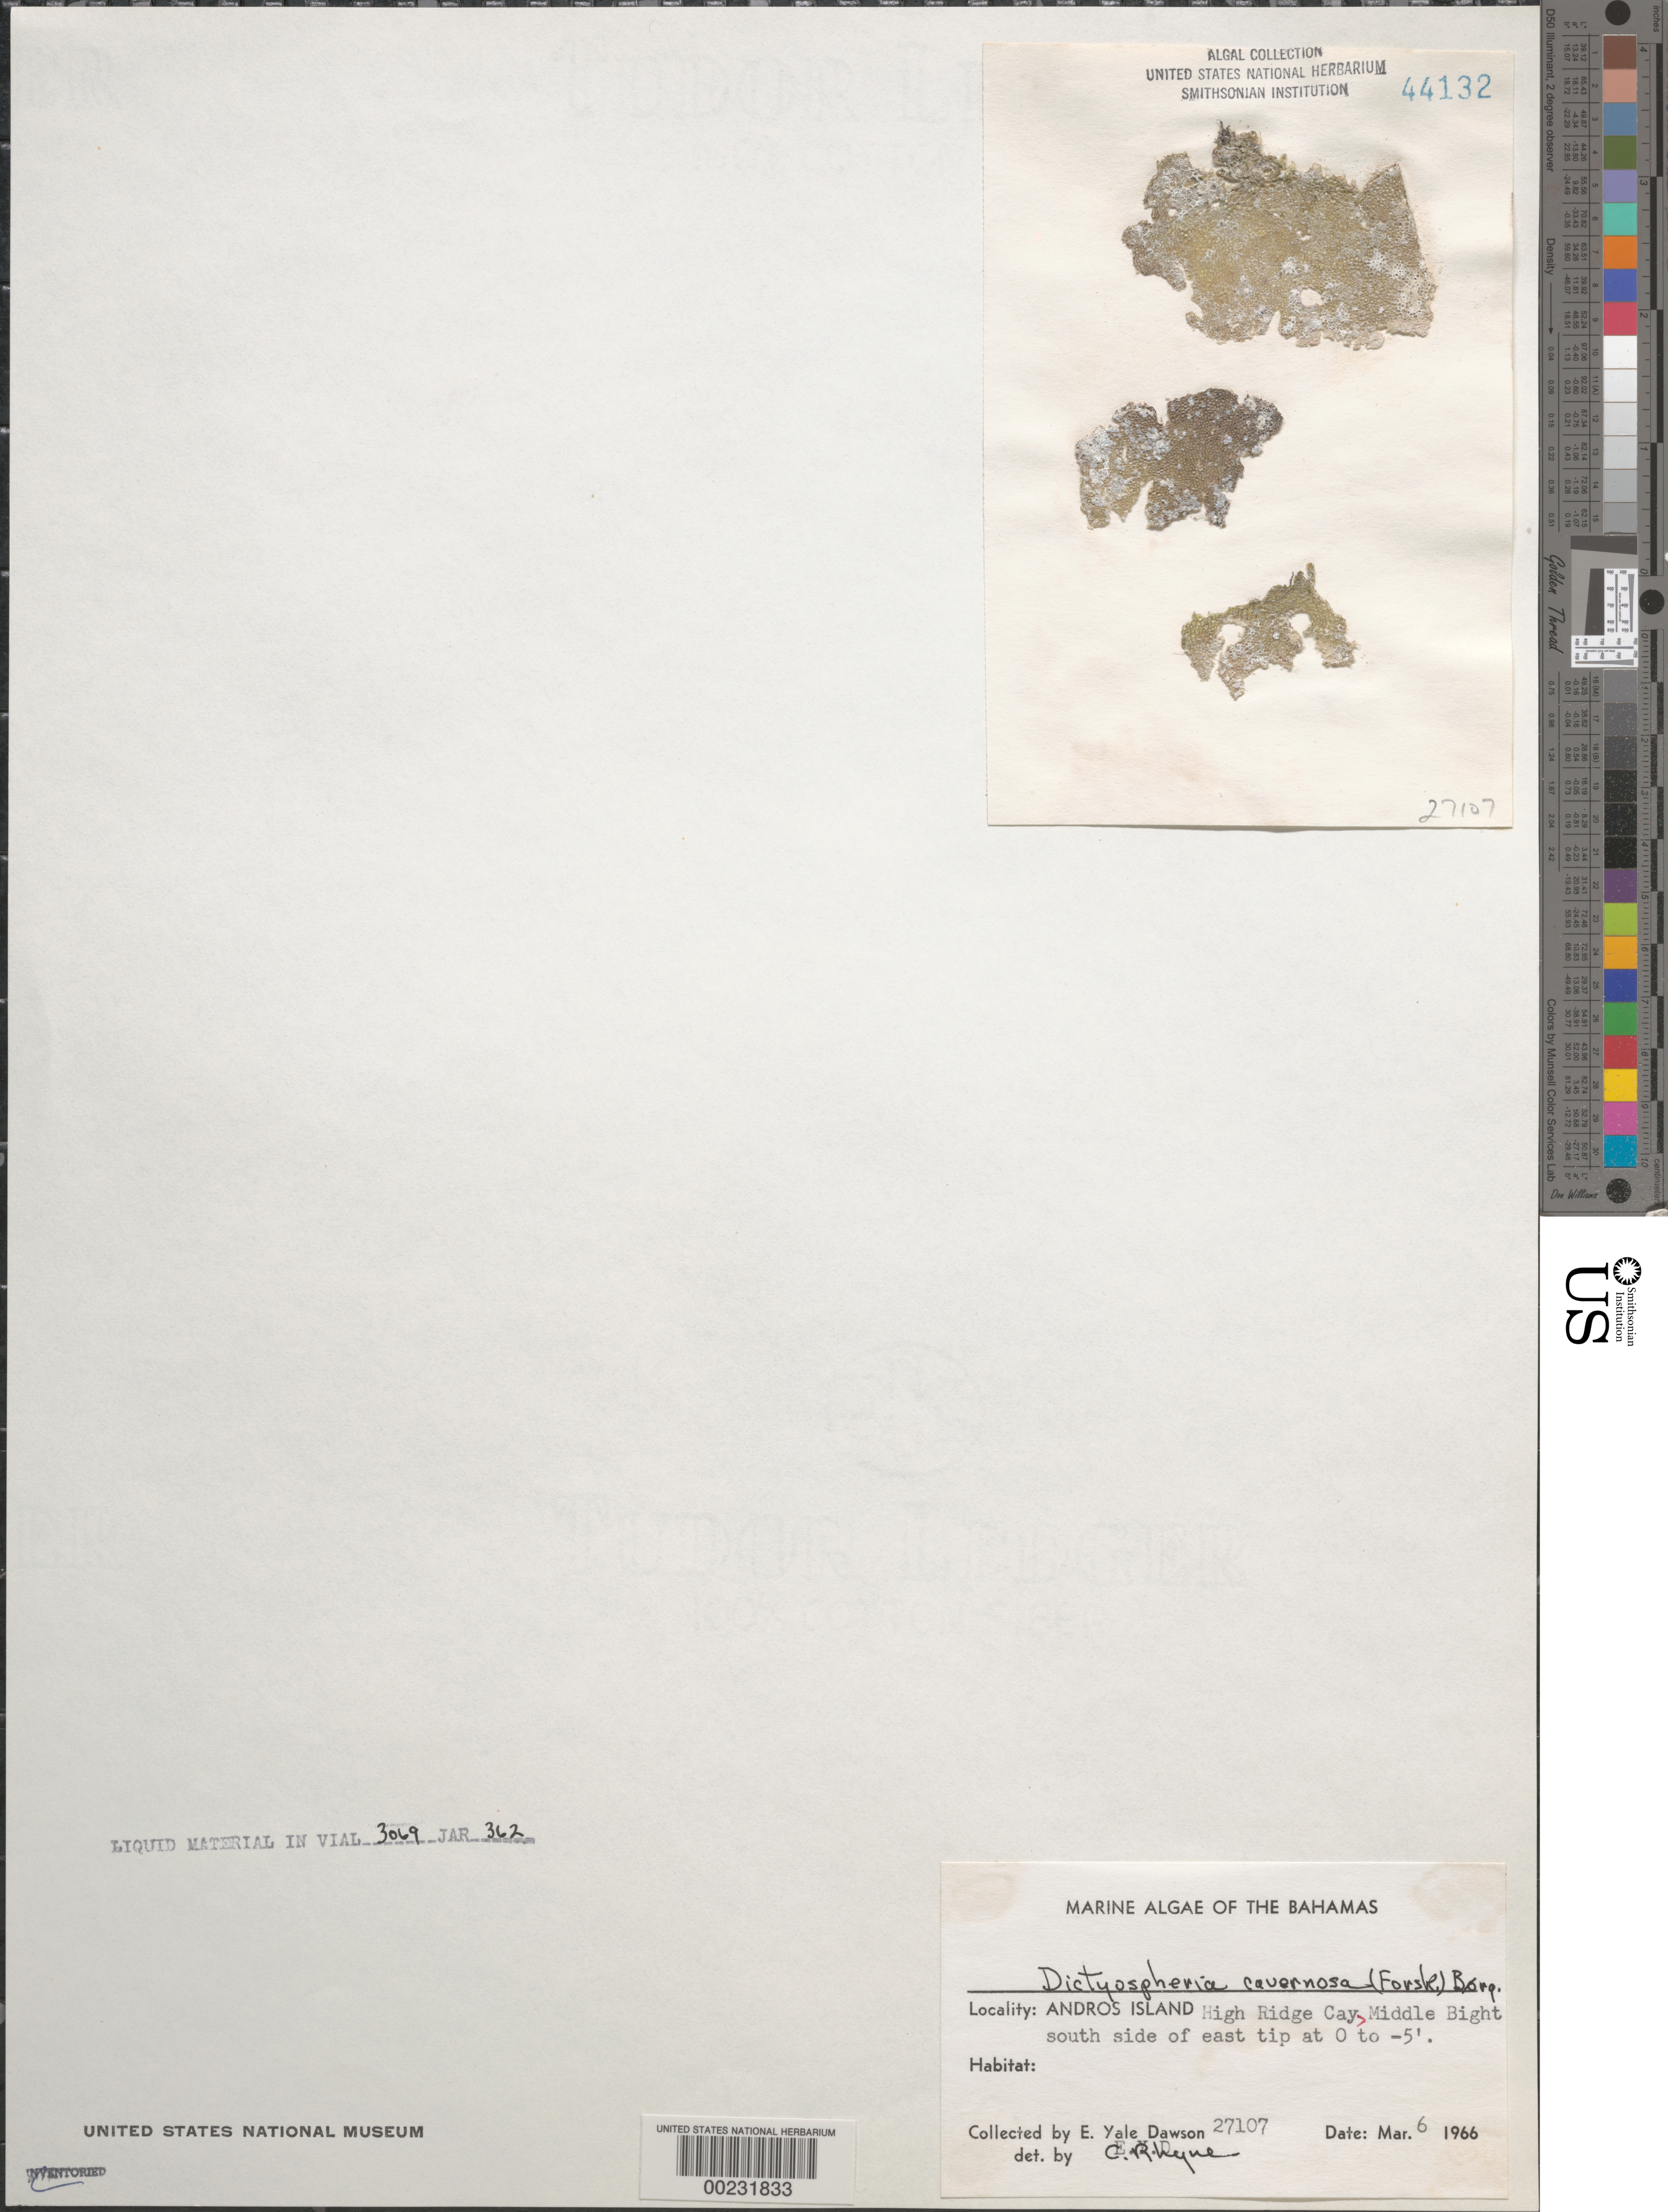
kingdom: Plantae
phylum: Chlorophyta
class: Ulvophyceae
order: Siphonocladales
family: Siphonocladaceae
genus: Dictyosphaeria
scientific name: Dictyosphaeria cavernosa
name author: (Forssk.) Børgesen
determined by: Rhyne, C. F.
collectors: E. Y. Dawson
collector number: EYD 27107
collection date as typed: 06 Mar 1966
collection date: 1966-03-06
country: Bahamas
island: High Ridge Cay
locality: Middle Bight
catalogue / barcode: US 44132